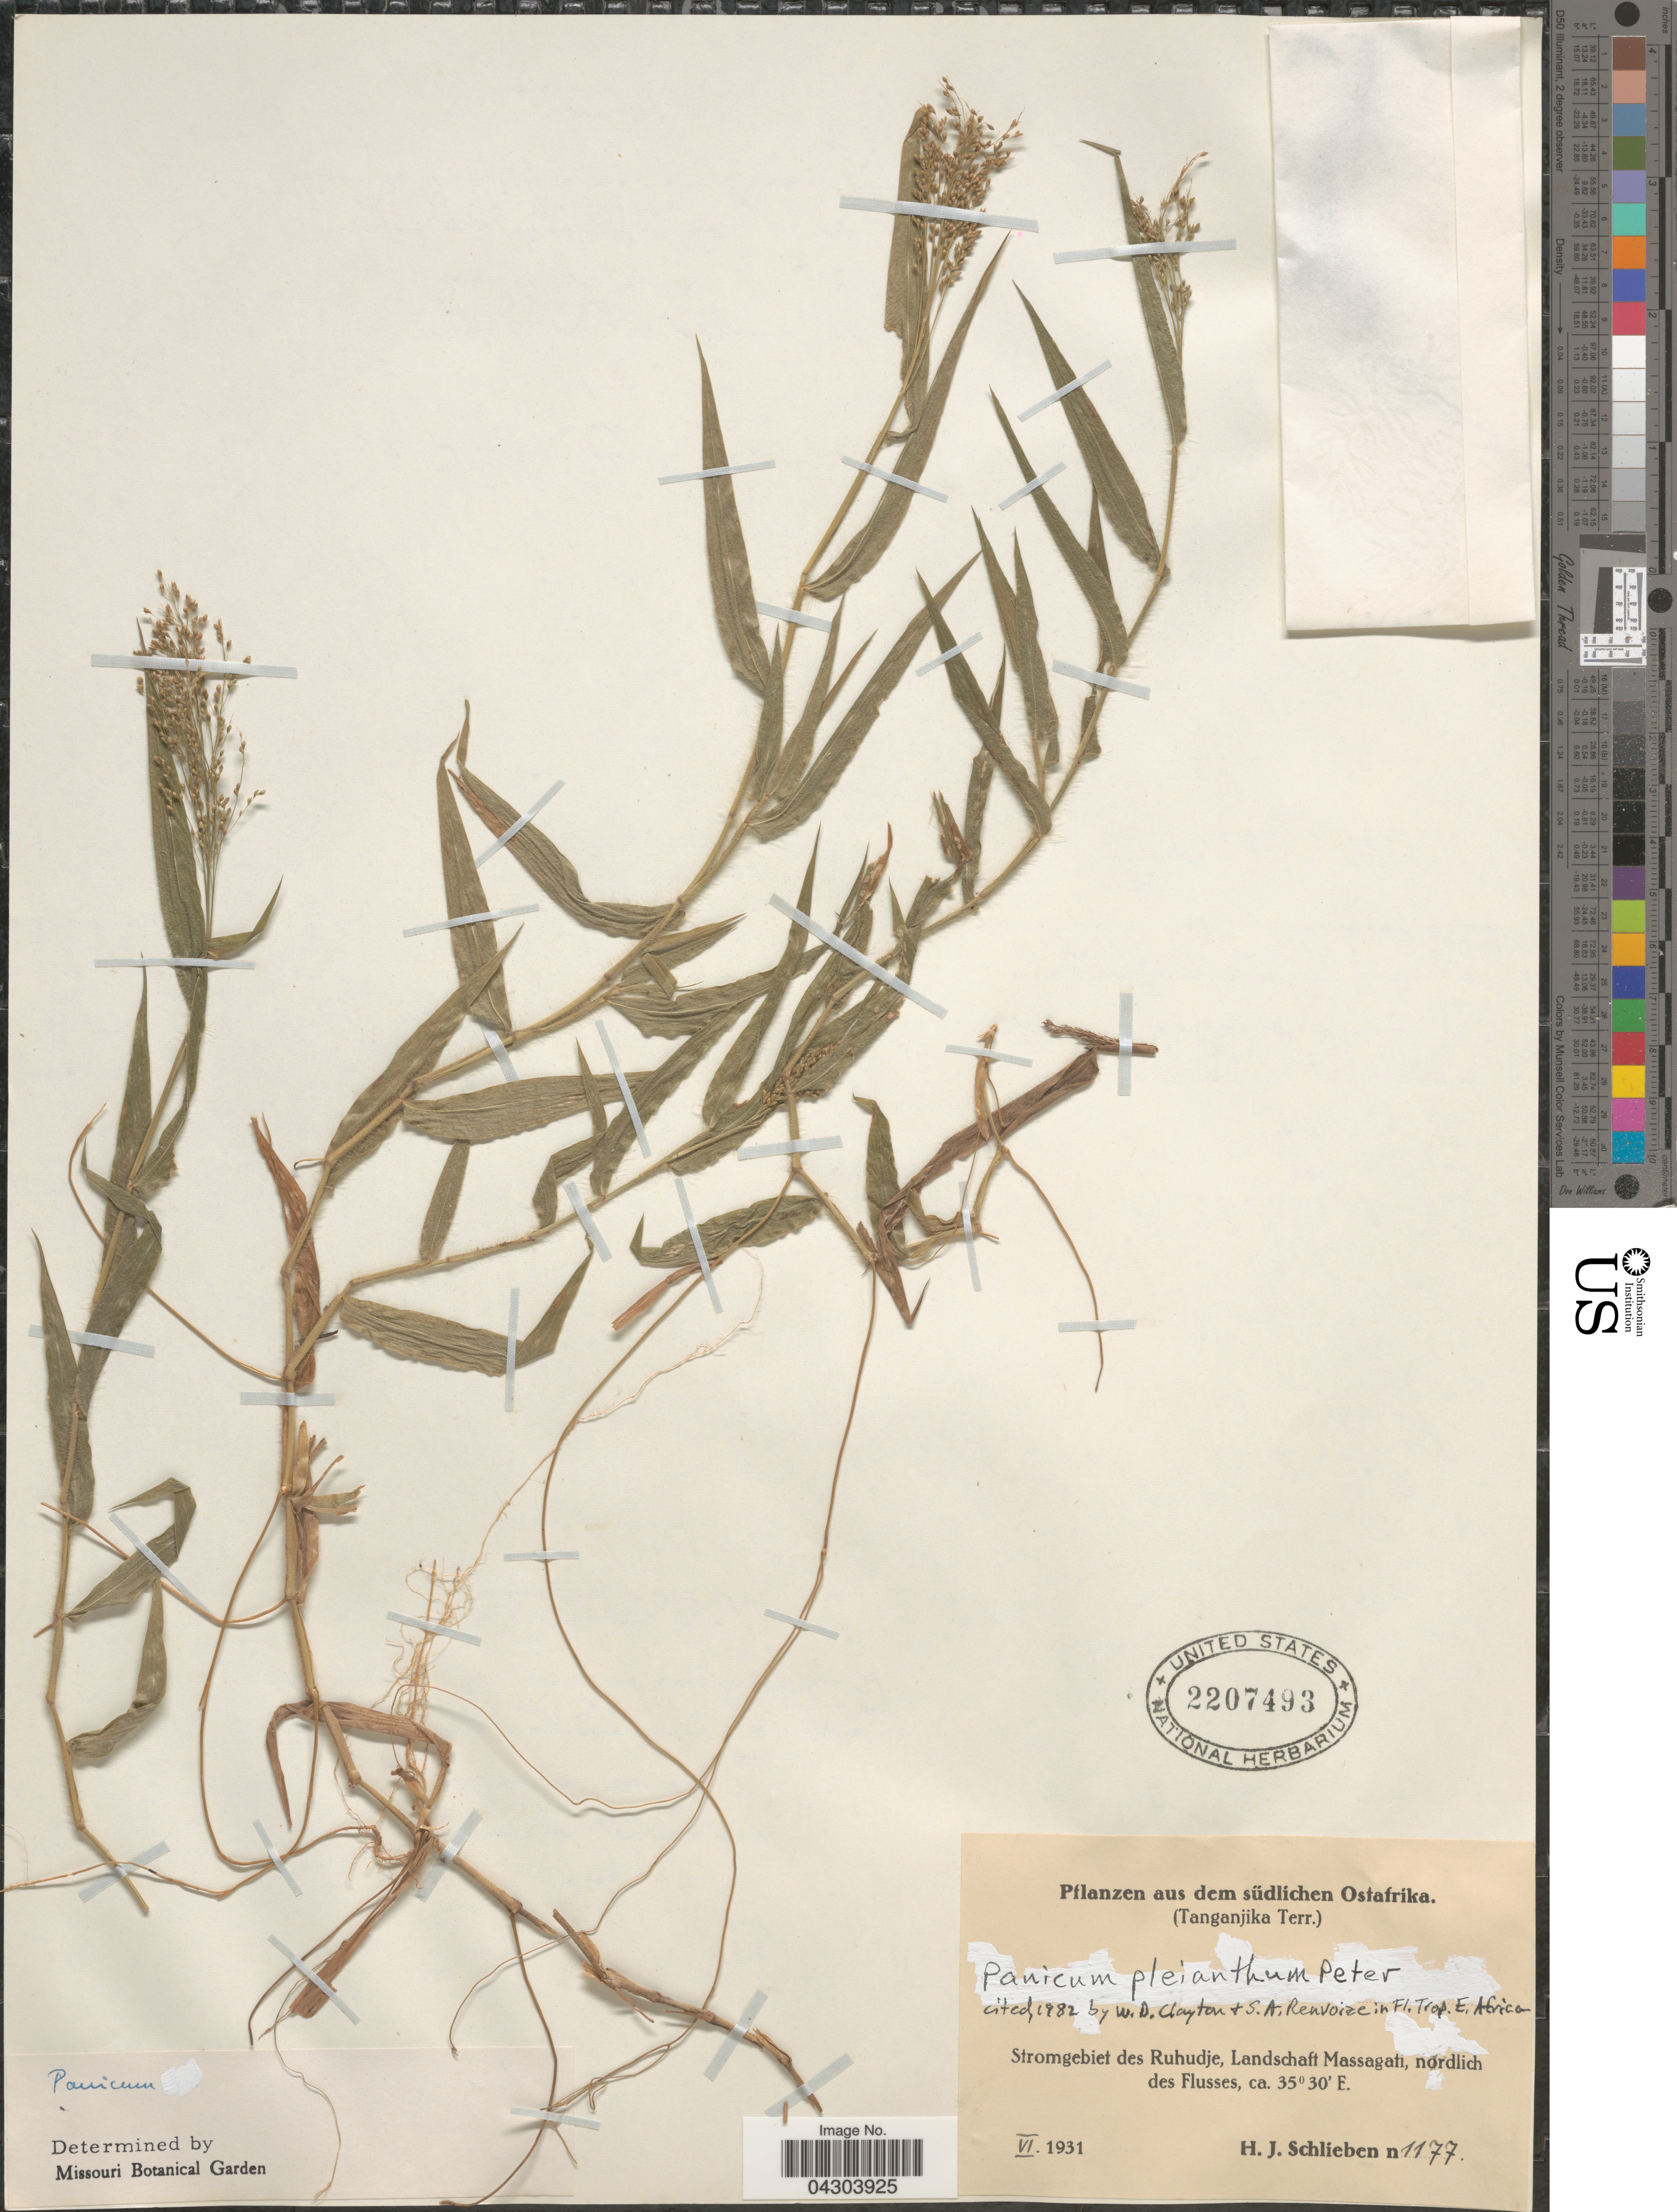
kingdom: Plantae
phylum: Tracheophyta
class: Liliopsida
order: Poales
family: Poaceae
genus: Panicum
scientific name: Panicum pleianthum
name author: Peter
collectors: H. J. Schlieben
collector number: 1177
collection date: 1931-06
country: Tanzania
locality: Südlichen Ostafrika (Tanganjika Terr.). Strom gebiet des Ruhudje, Landschaft Massagaft, nördlich des Flusses.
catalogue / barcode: US 2207493